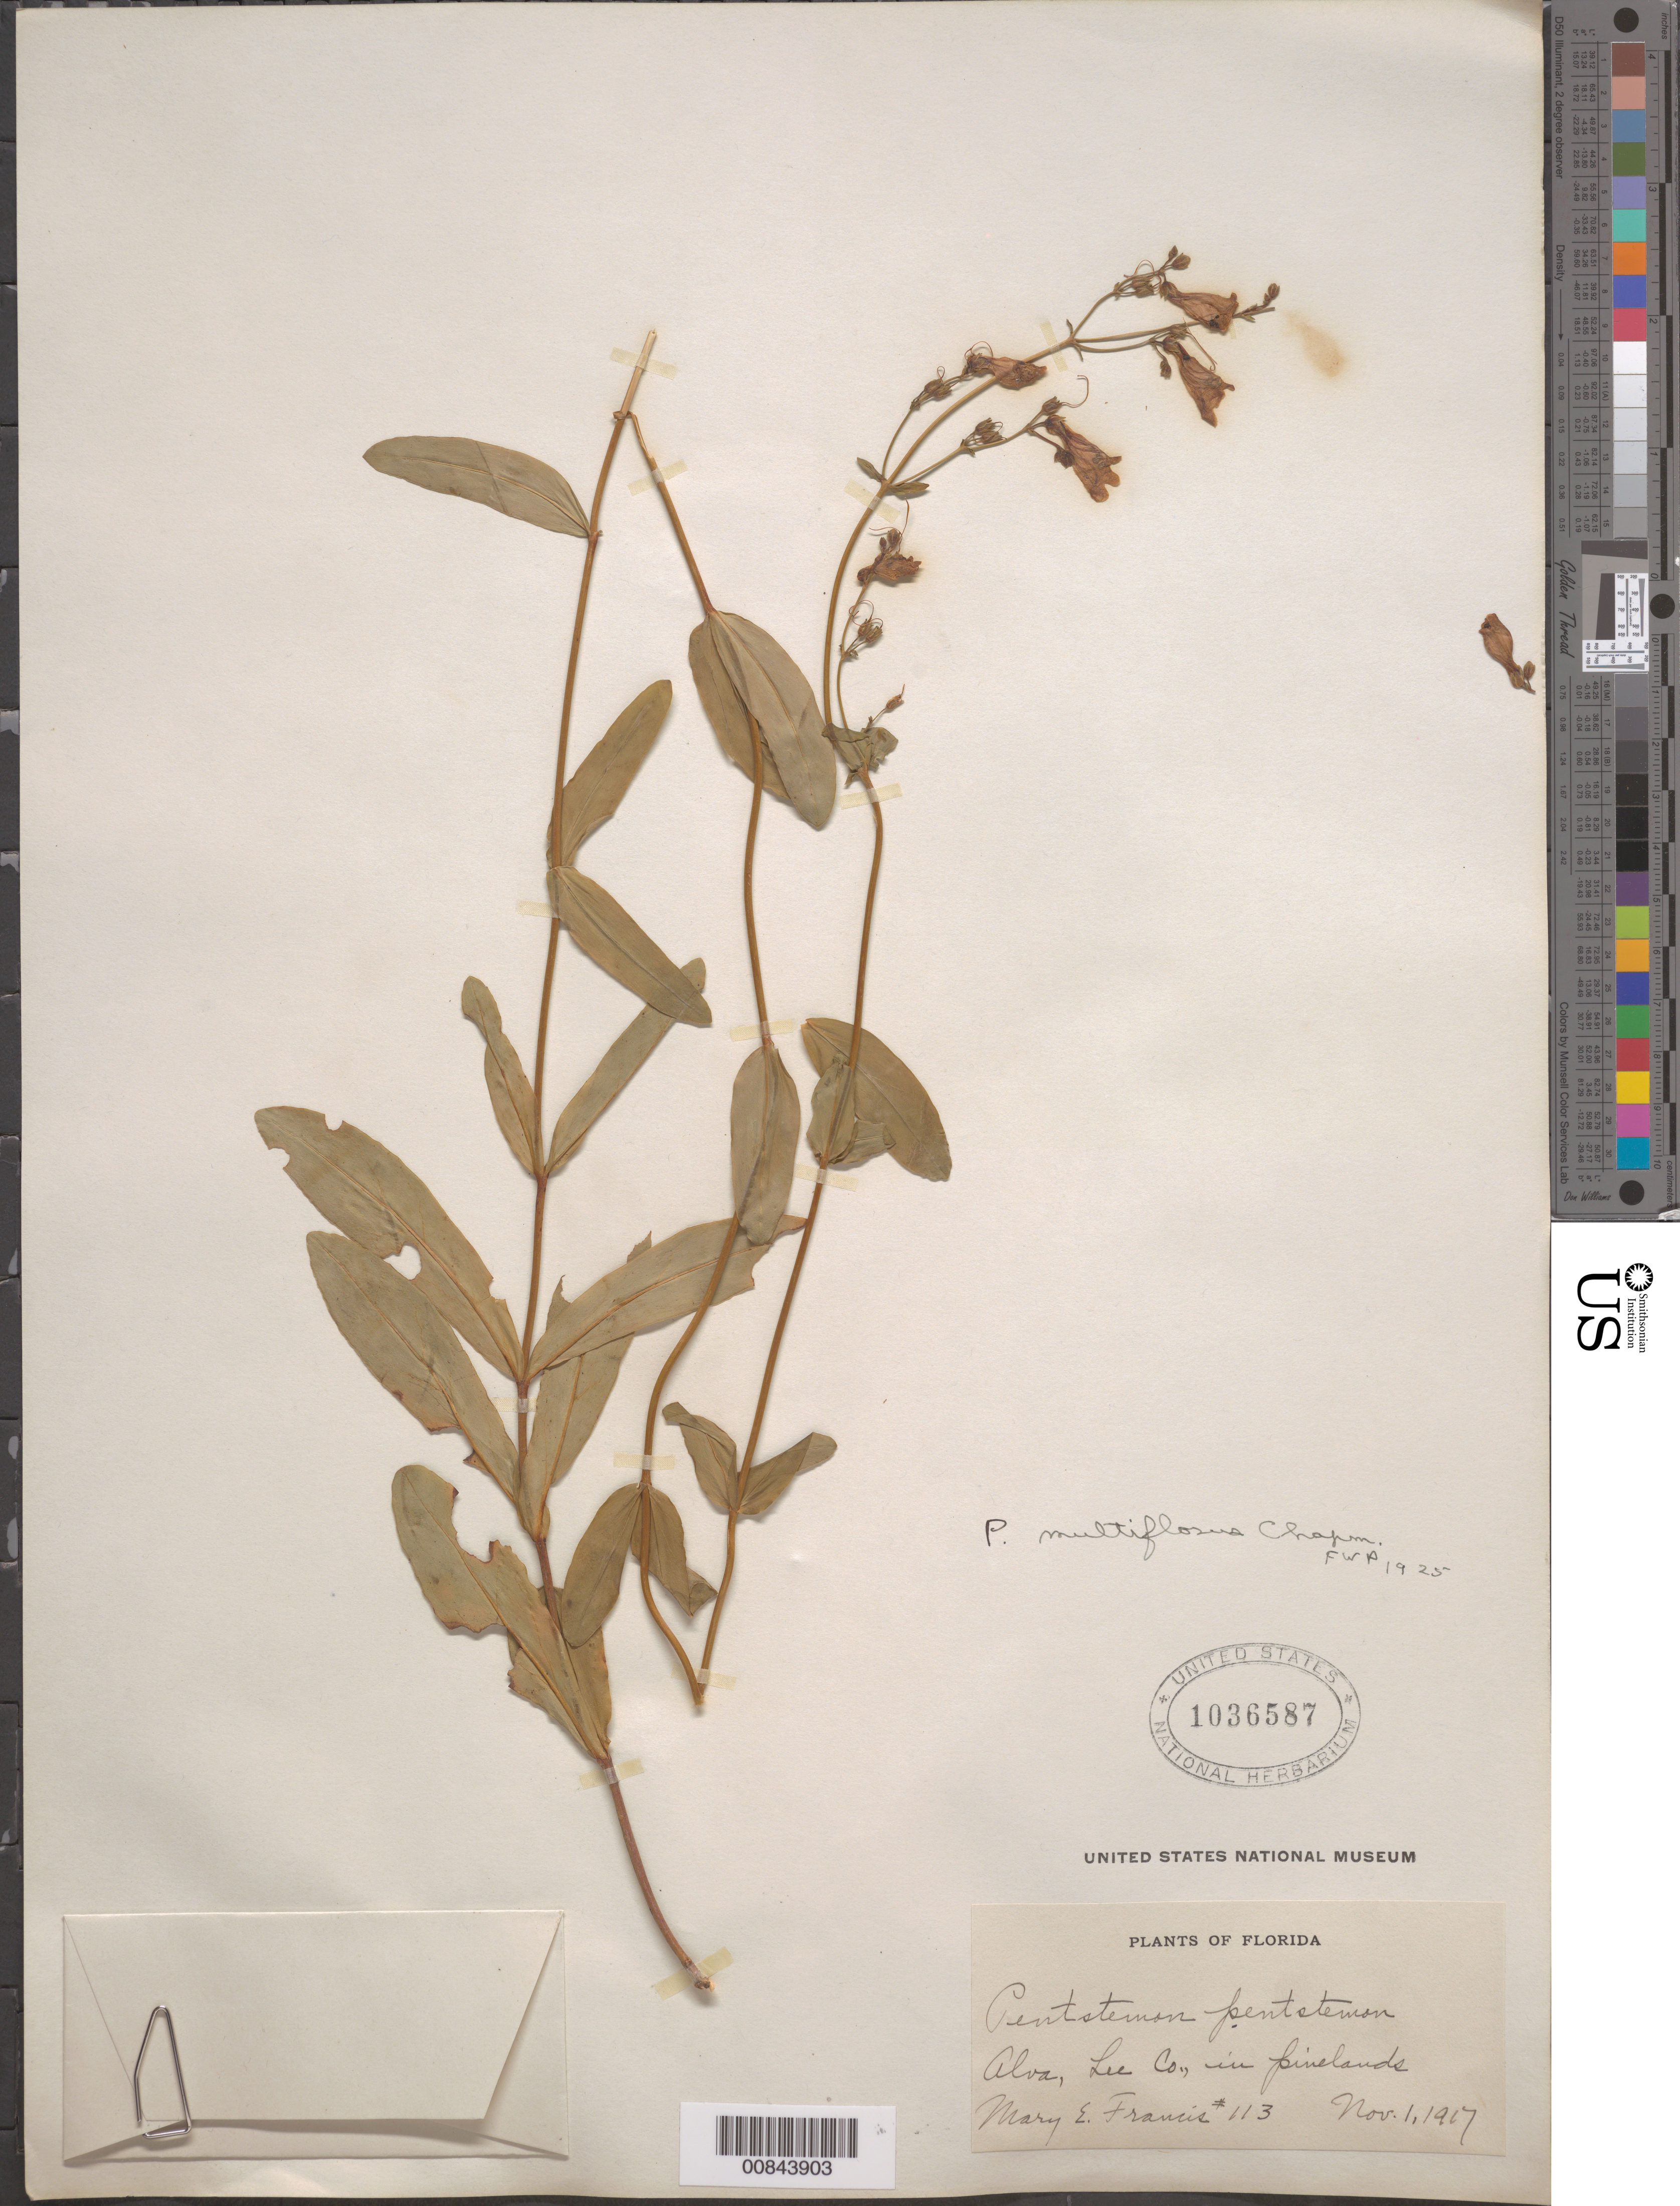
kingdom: Plantae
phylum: Tracheophyta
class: Magnoliopsida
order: Lamiales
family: Plantaginaceae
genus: Penstemon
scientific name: Penstemon multiflorus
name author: Chapm. in Small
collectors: M. E. Francis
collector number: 113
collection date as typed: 01 Nov 1917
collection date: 1917-11-01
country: United States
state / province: Florida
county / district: Lee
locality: Alva.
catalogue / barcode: US 1036587